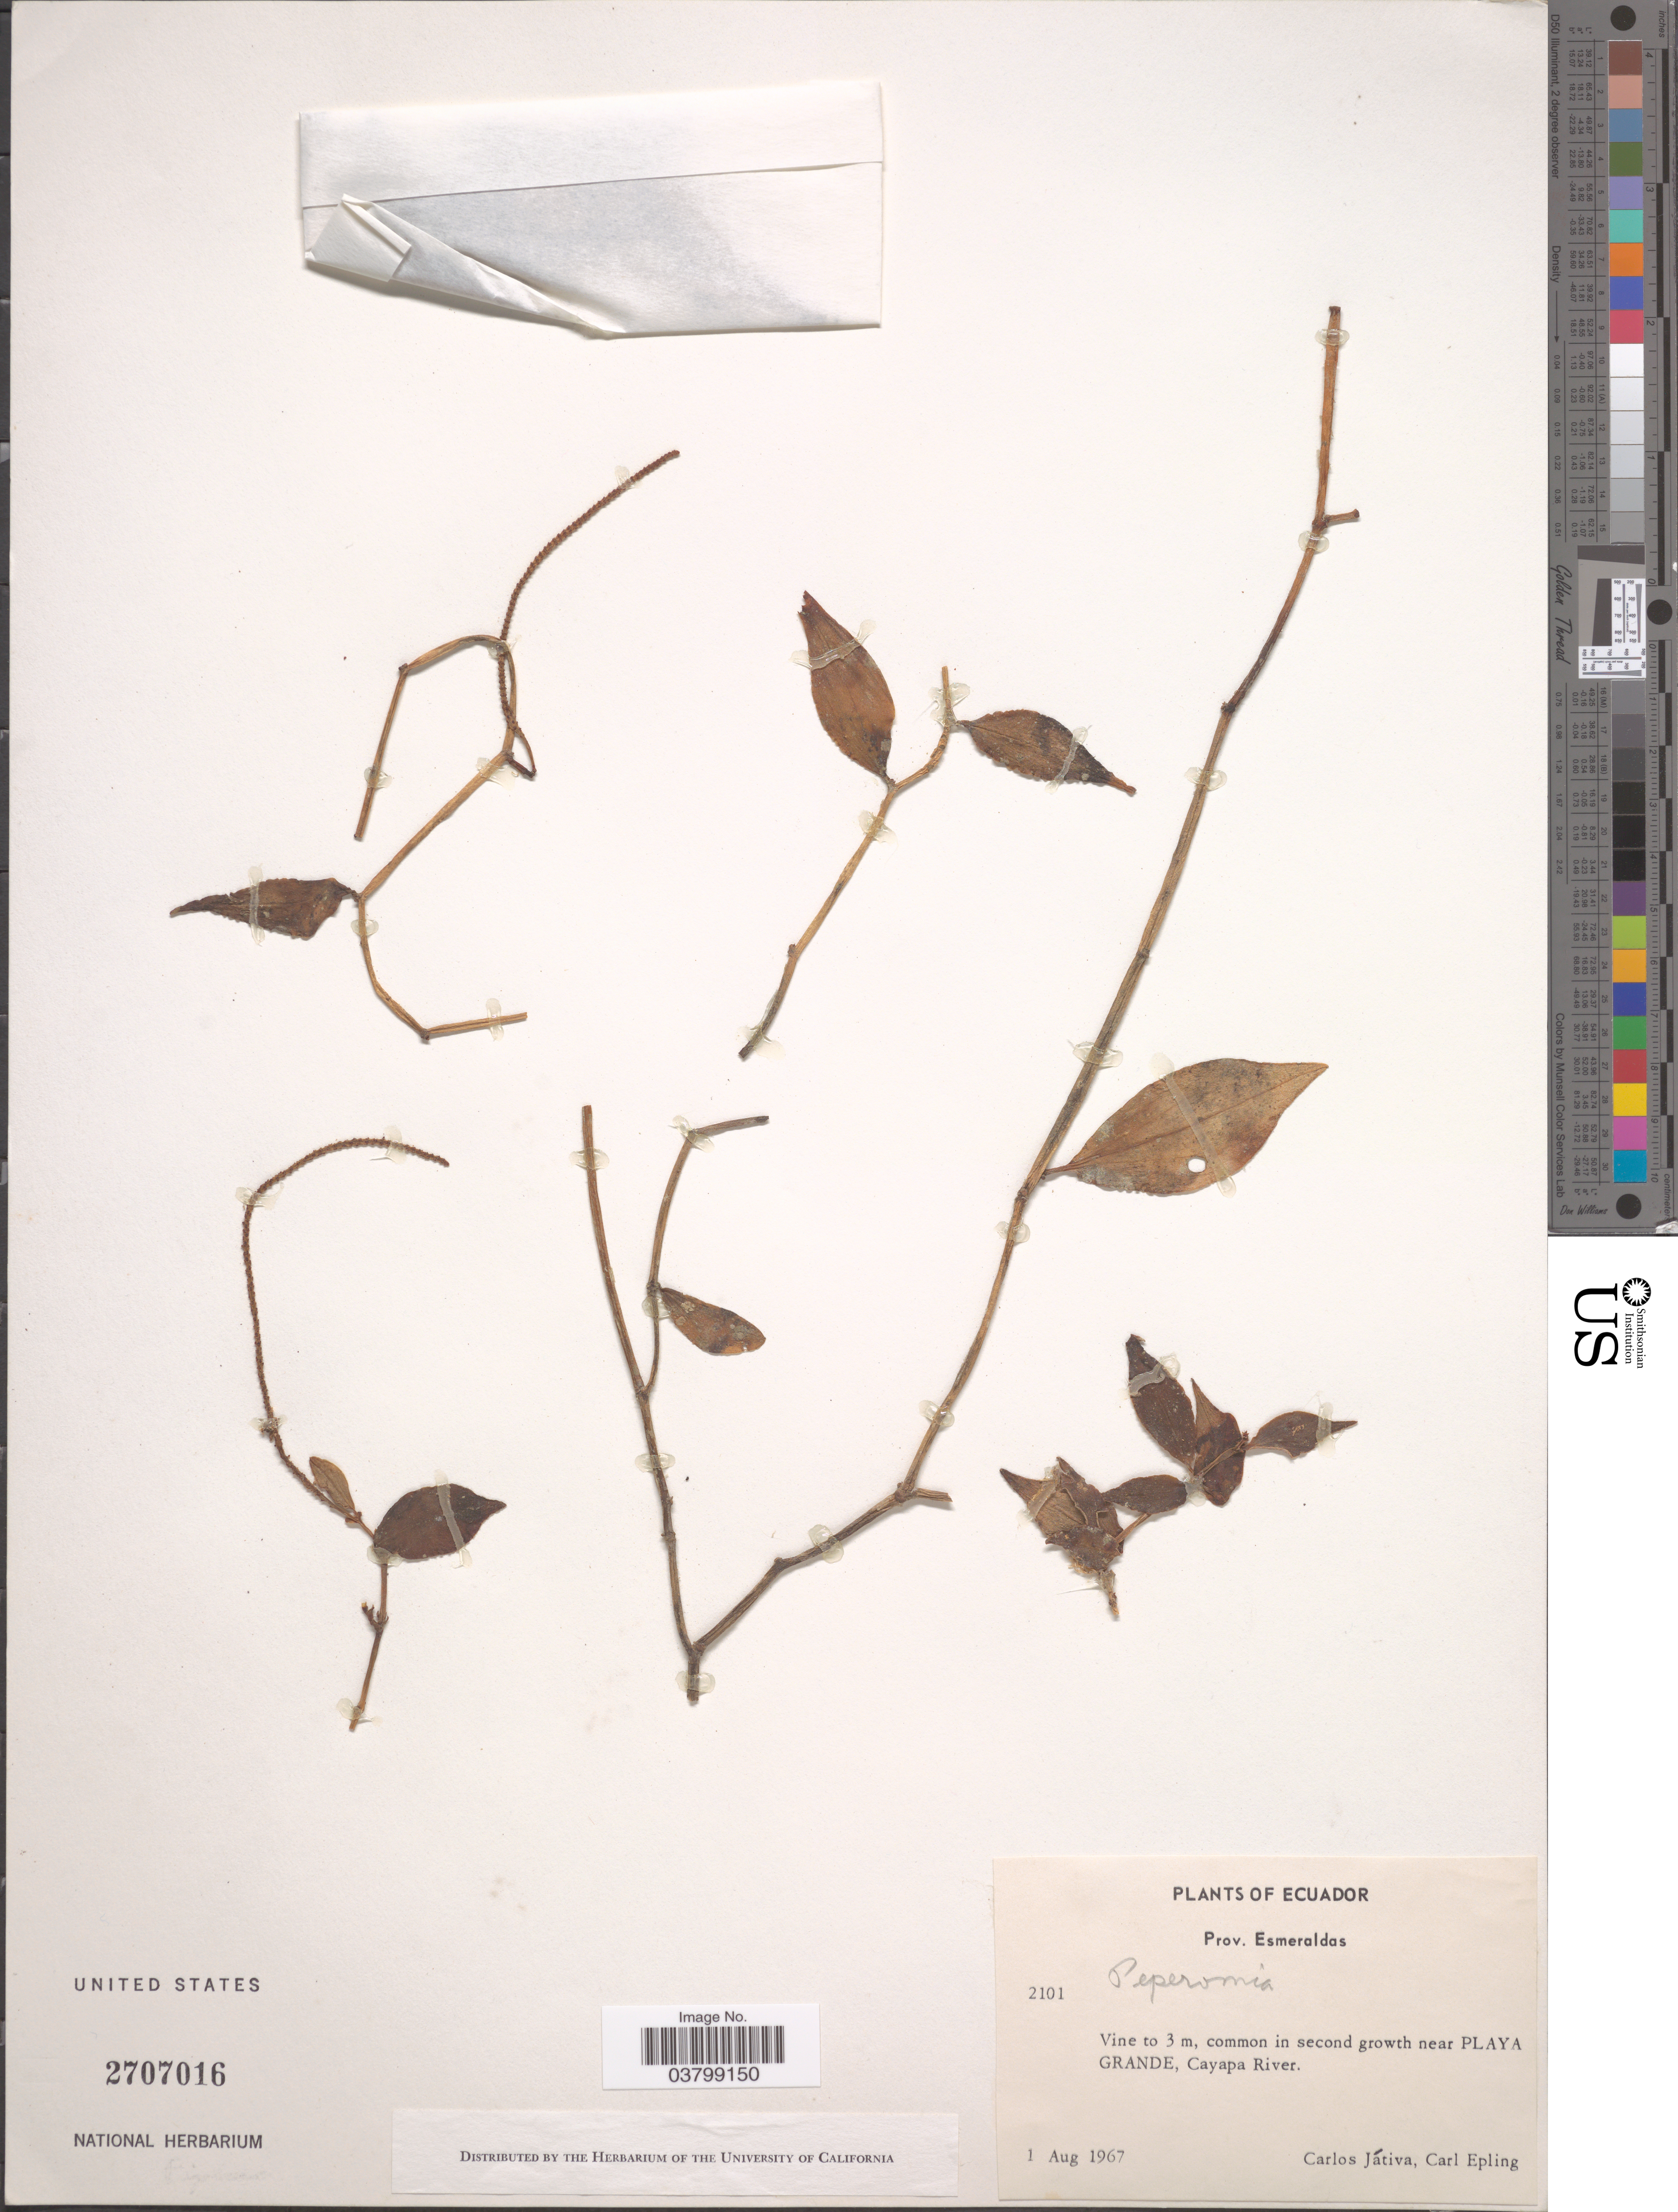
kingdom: Plantae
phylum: Tracheophyta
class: Magnoliopsida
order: Piperales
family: Piperaceae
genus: Peperomia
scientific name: Peperomia sp.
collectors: C. D. Játiva & C. C. Epling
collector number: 2101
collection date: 1967-08-01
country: Ecuador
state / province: Esmeraldas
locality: Near Playa Grande, Cayapa River.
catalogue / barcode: US 2707016